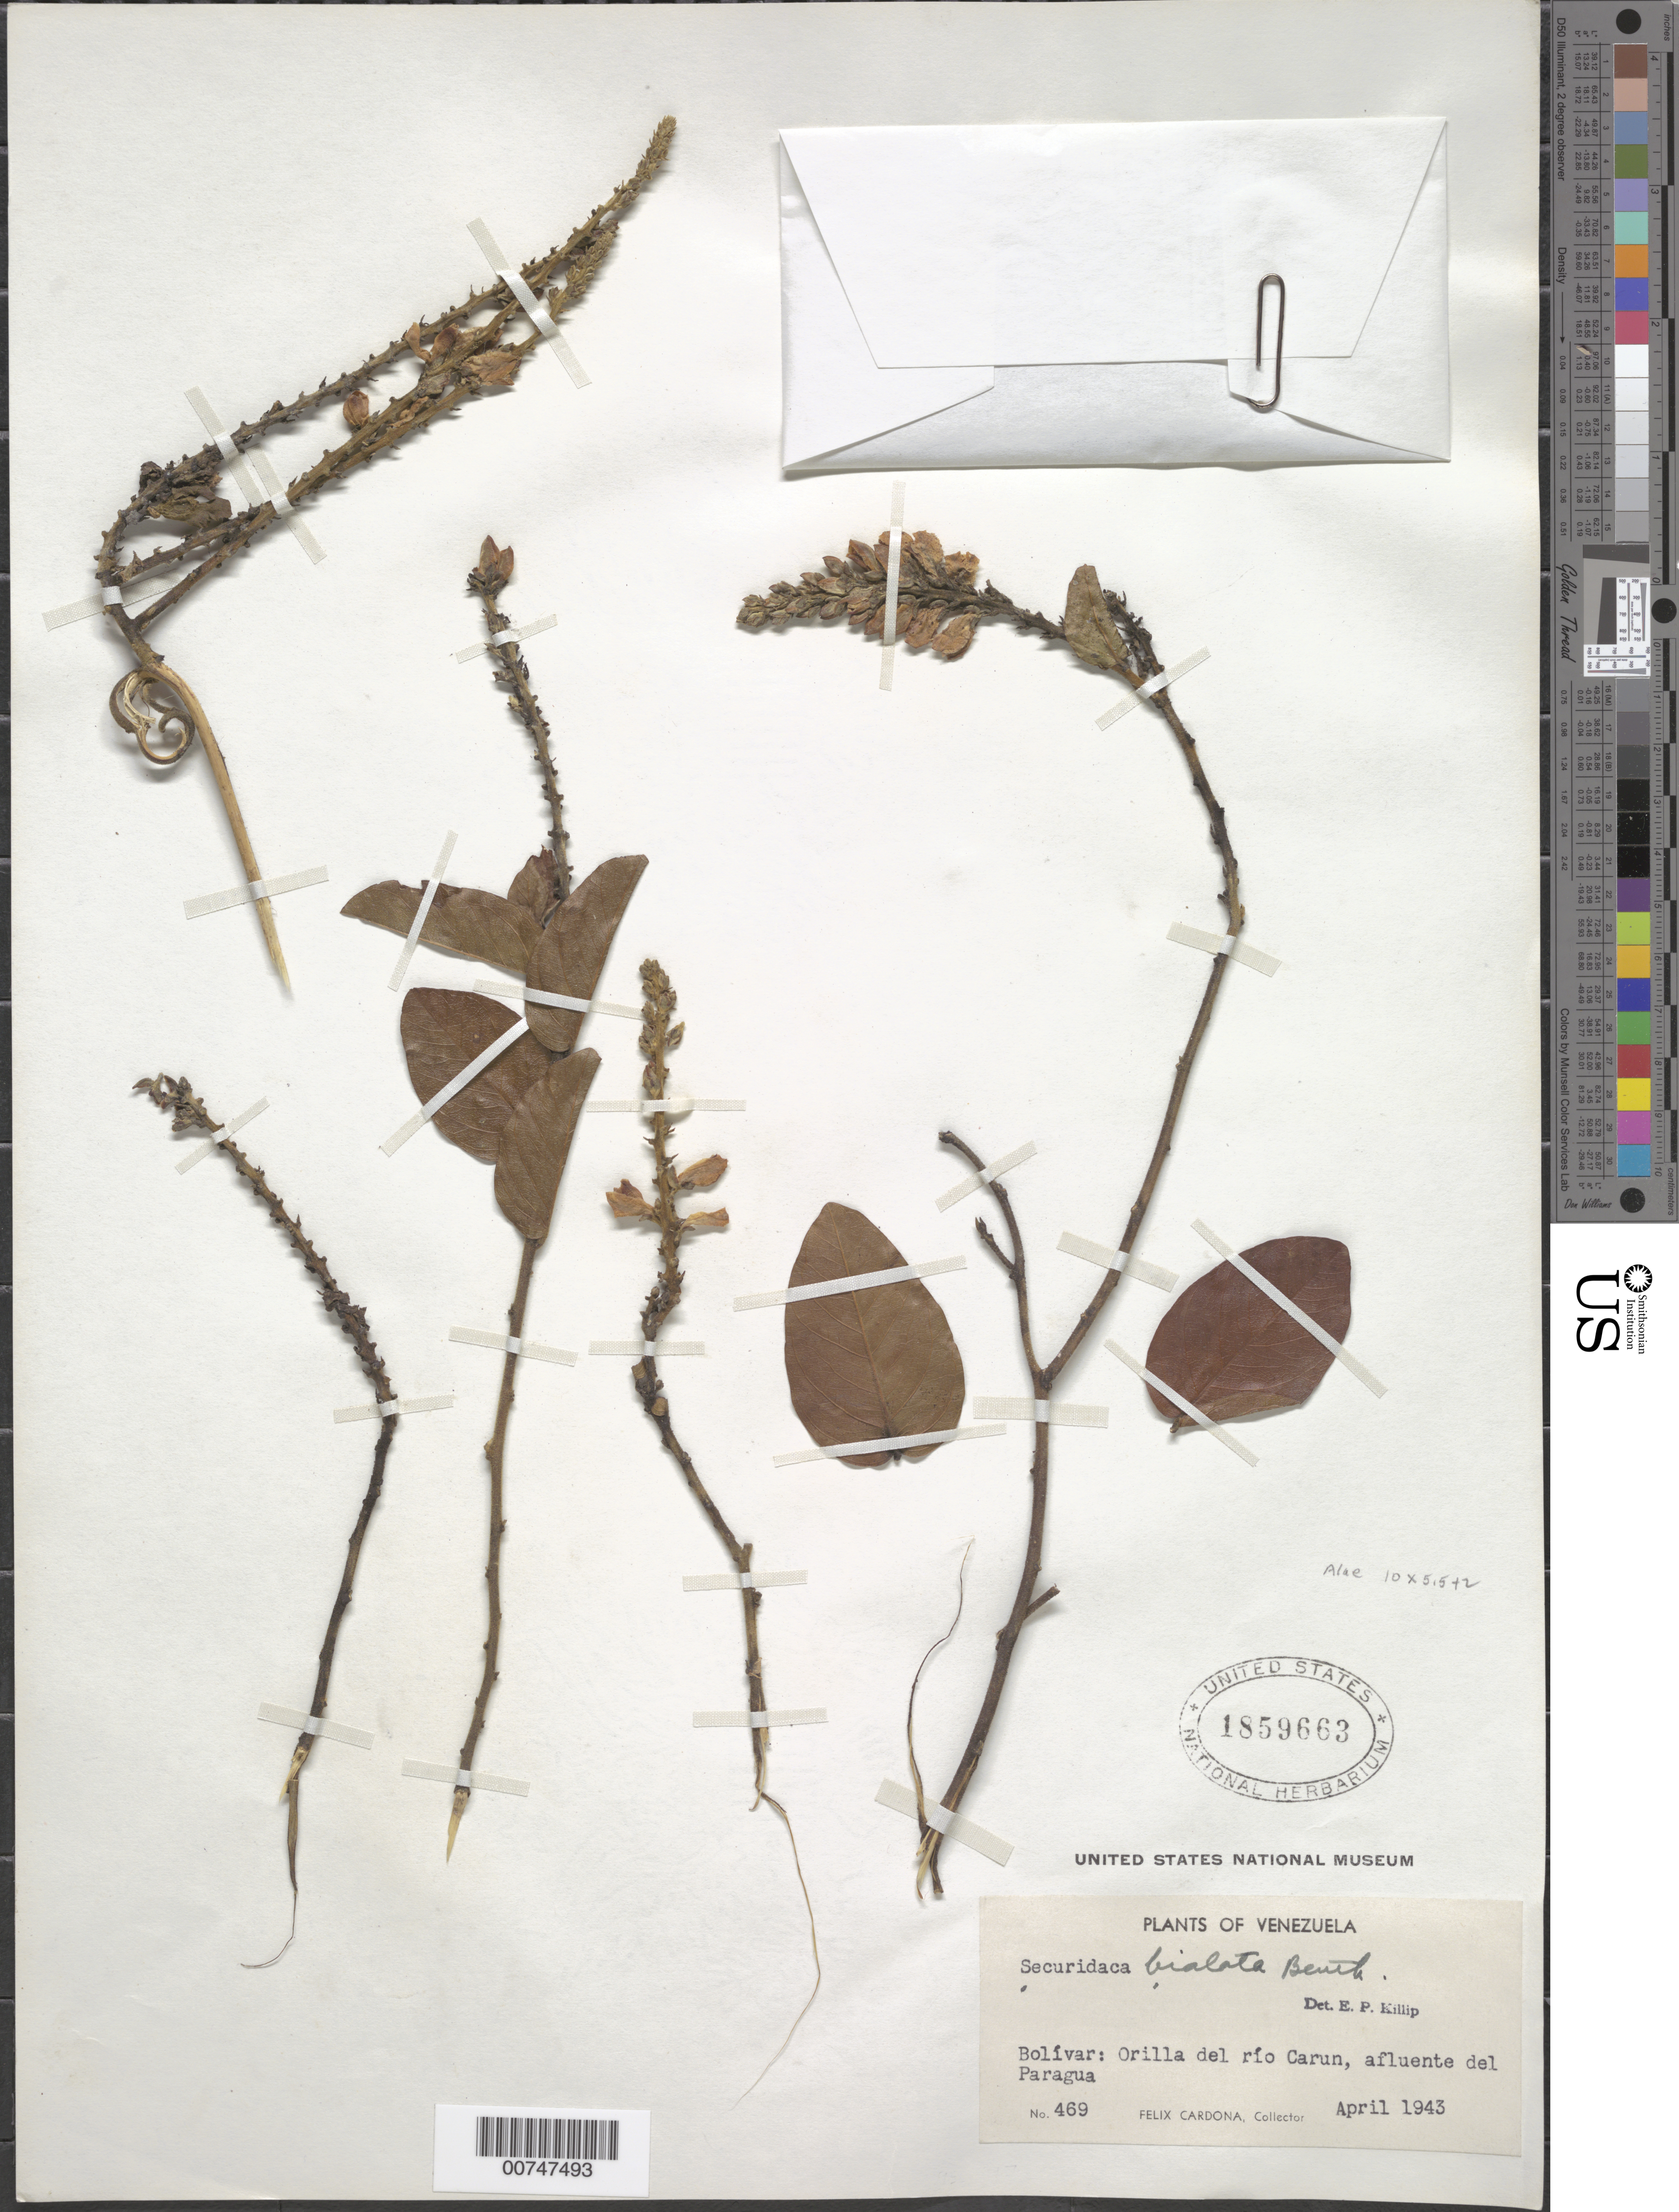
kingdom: Plantae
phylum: Tracheophyta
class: Magnoliopsida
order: Fabales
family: Polygalaceae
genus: Securidaca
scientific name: Securidaca bialata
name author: Benth.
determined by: Killip, Ellsworth P.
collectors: F. Cardona Puig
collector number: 469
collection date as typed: Apr-43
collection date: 1943-04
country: Venezuela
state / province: Bolívar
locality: Río Carun, affluent of Río Paragua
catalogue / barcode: US 1859663